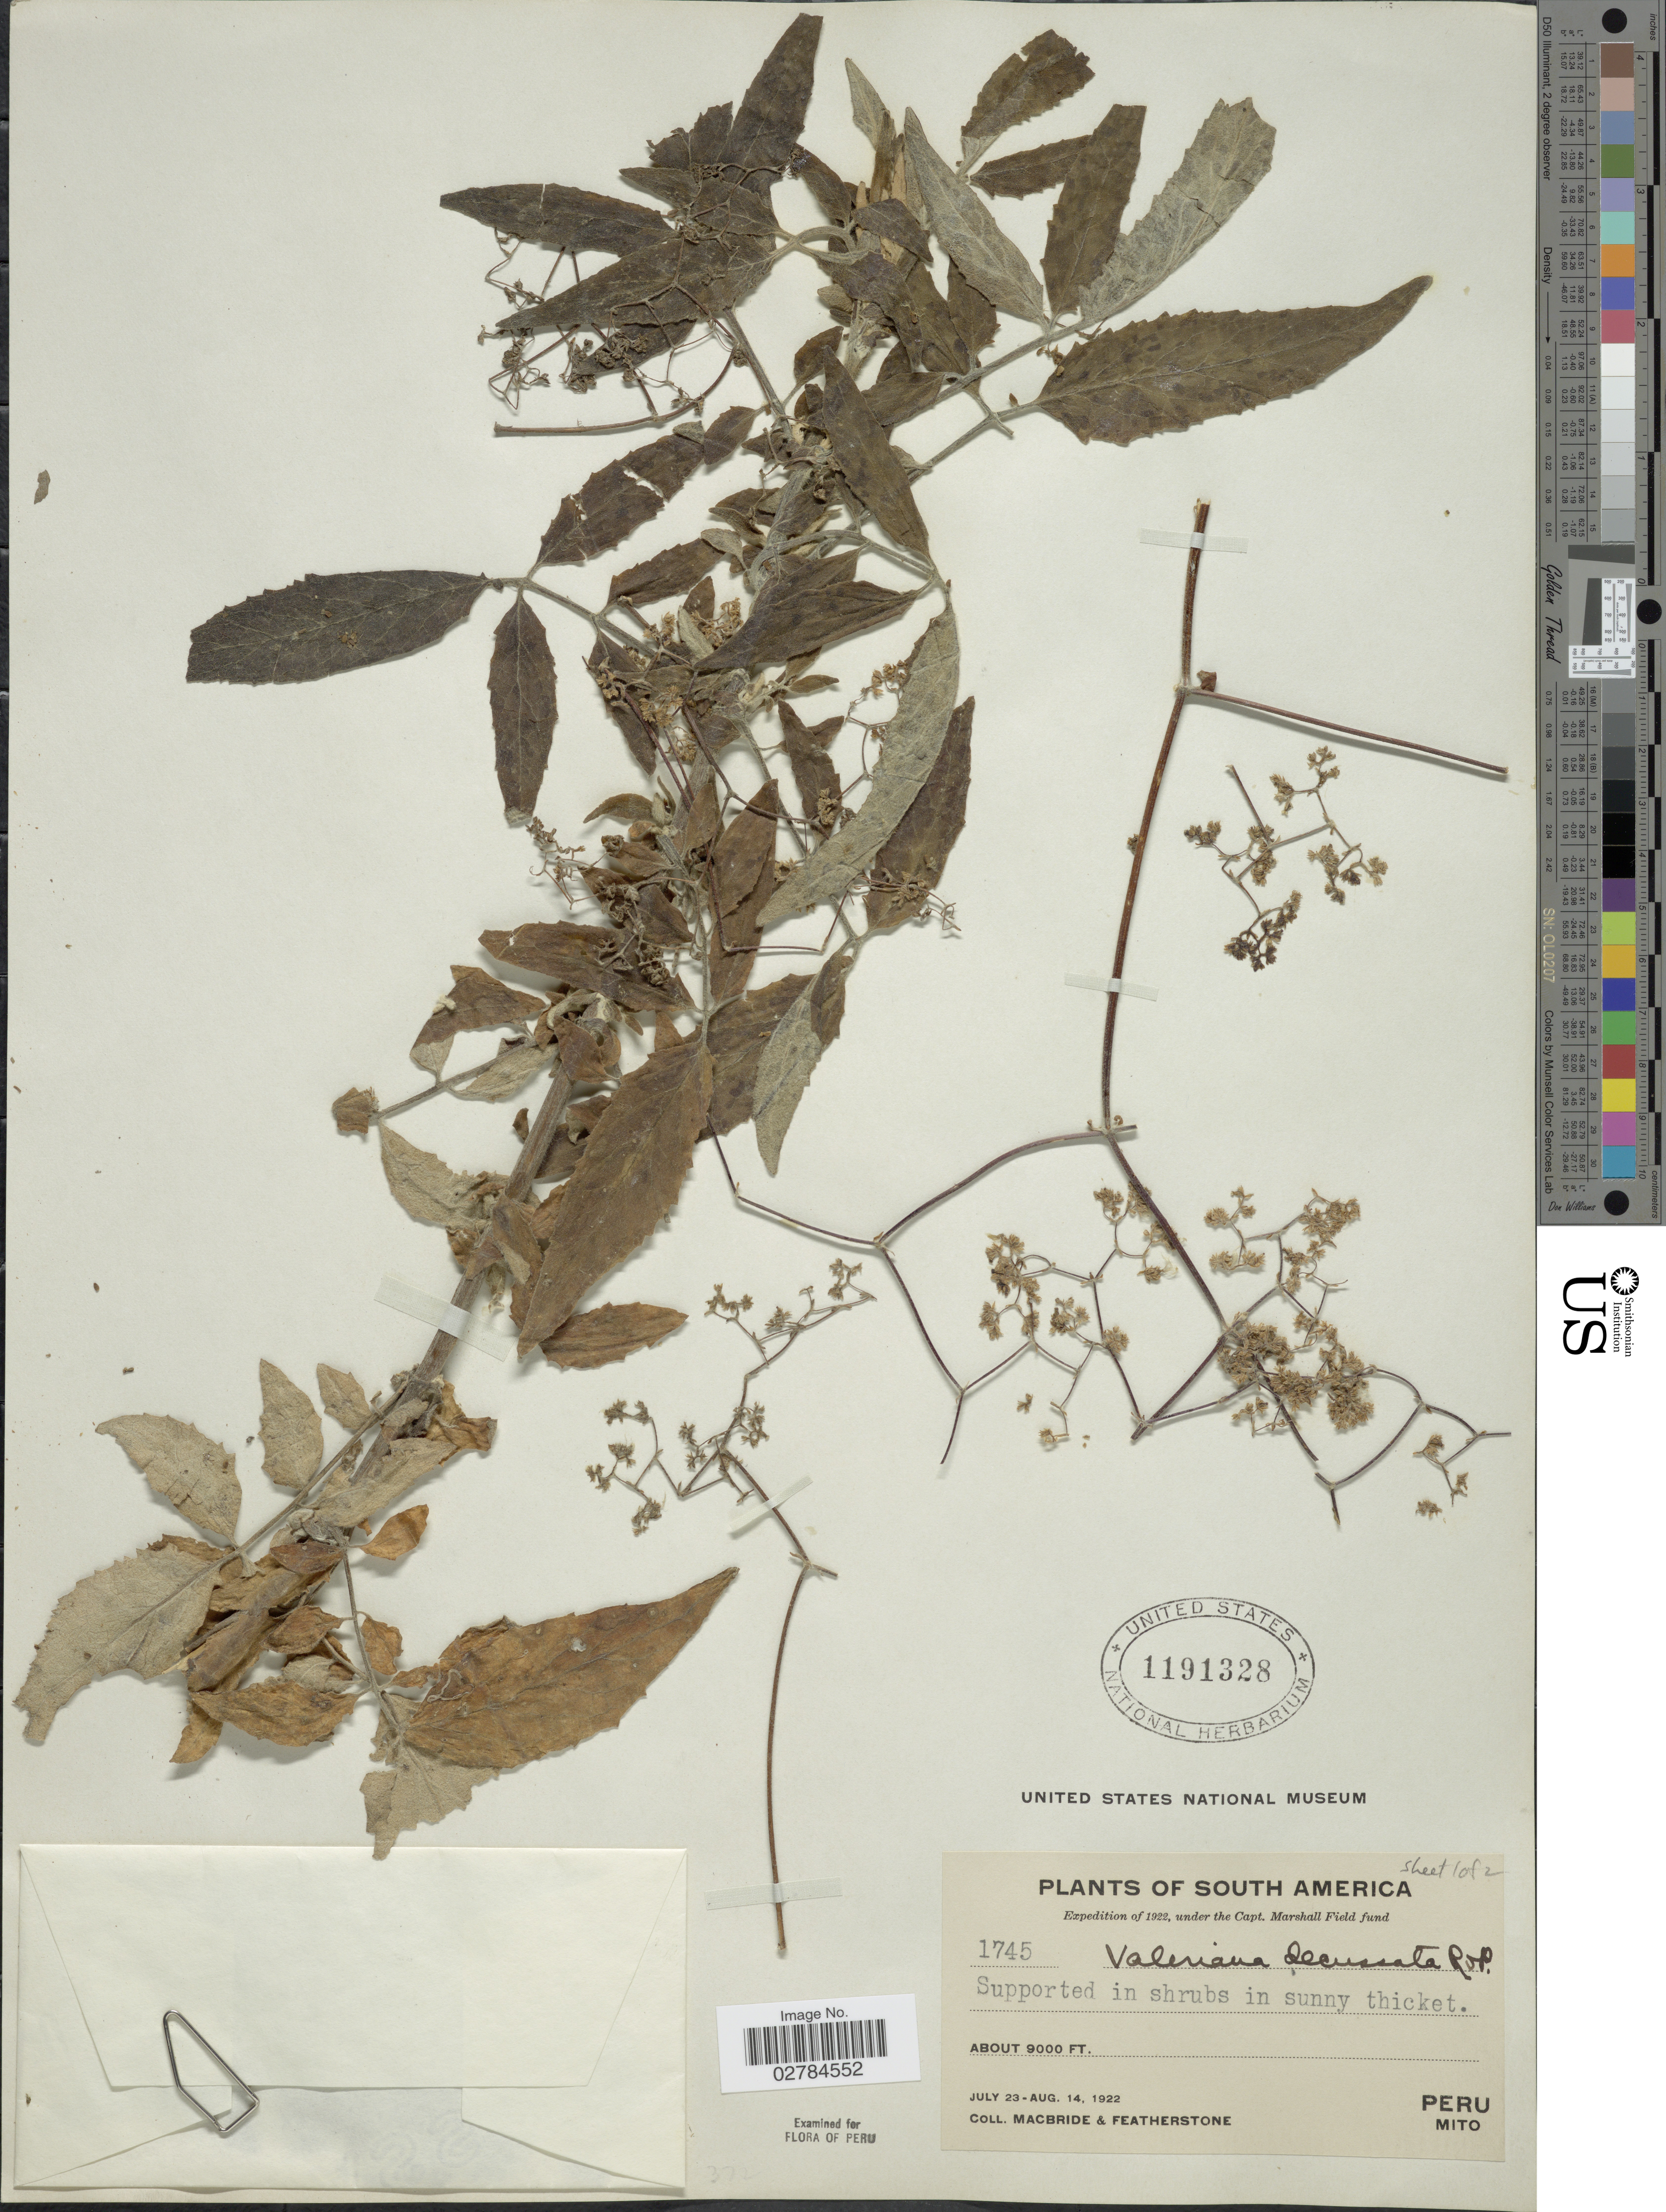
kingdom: Plantae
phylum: Tracheophyta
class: Magnoliopsida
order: Dipsacales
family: Caprifoliaceae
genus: Valeriana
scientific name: Valeriana decussata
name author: Ruiz & Pav.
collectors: Macbride, -- & -. Featherstone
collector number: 1745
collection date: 1922-07-23/1922-08-14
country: Peru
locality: Mito.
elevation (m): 2743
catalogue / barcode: US 1191328